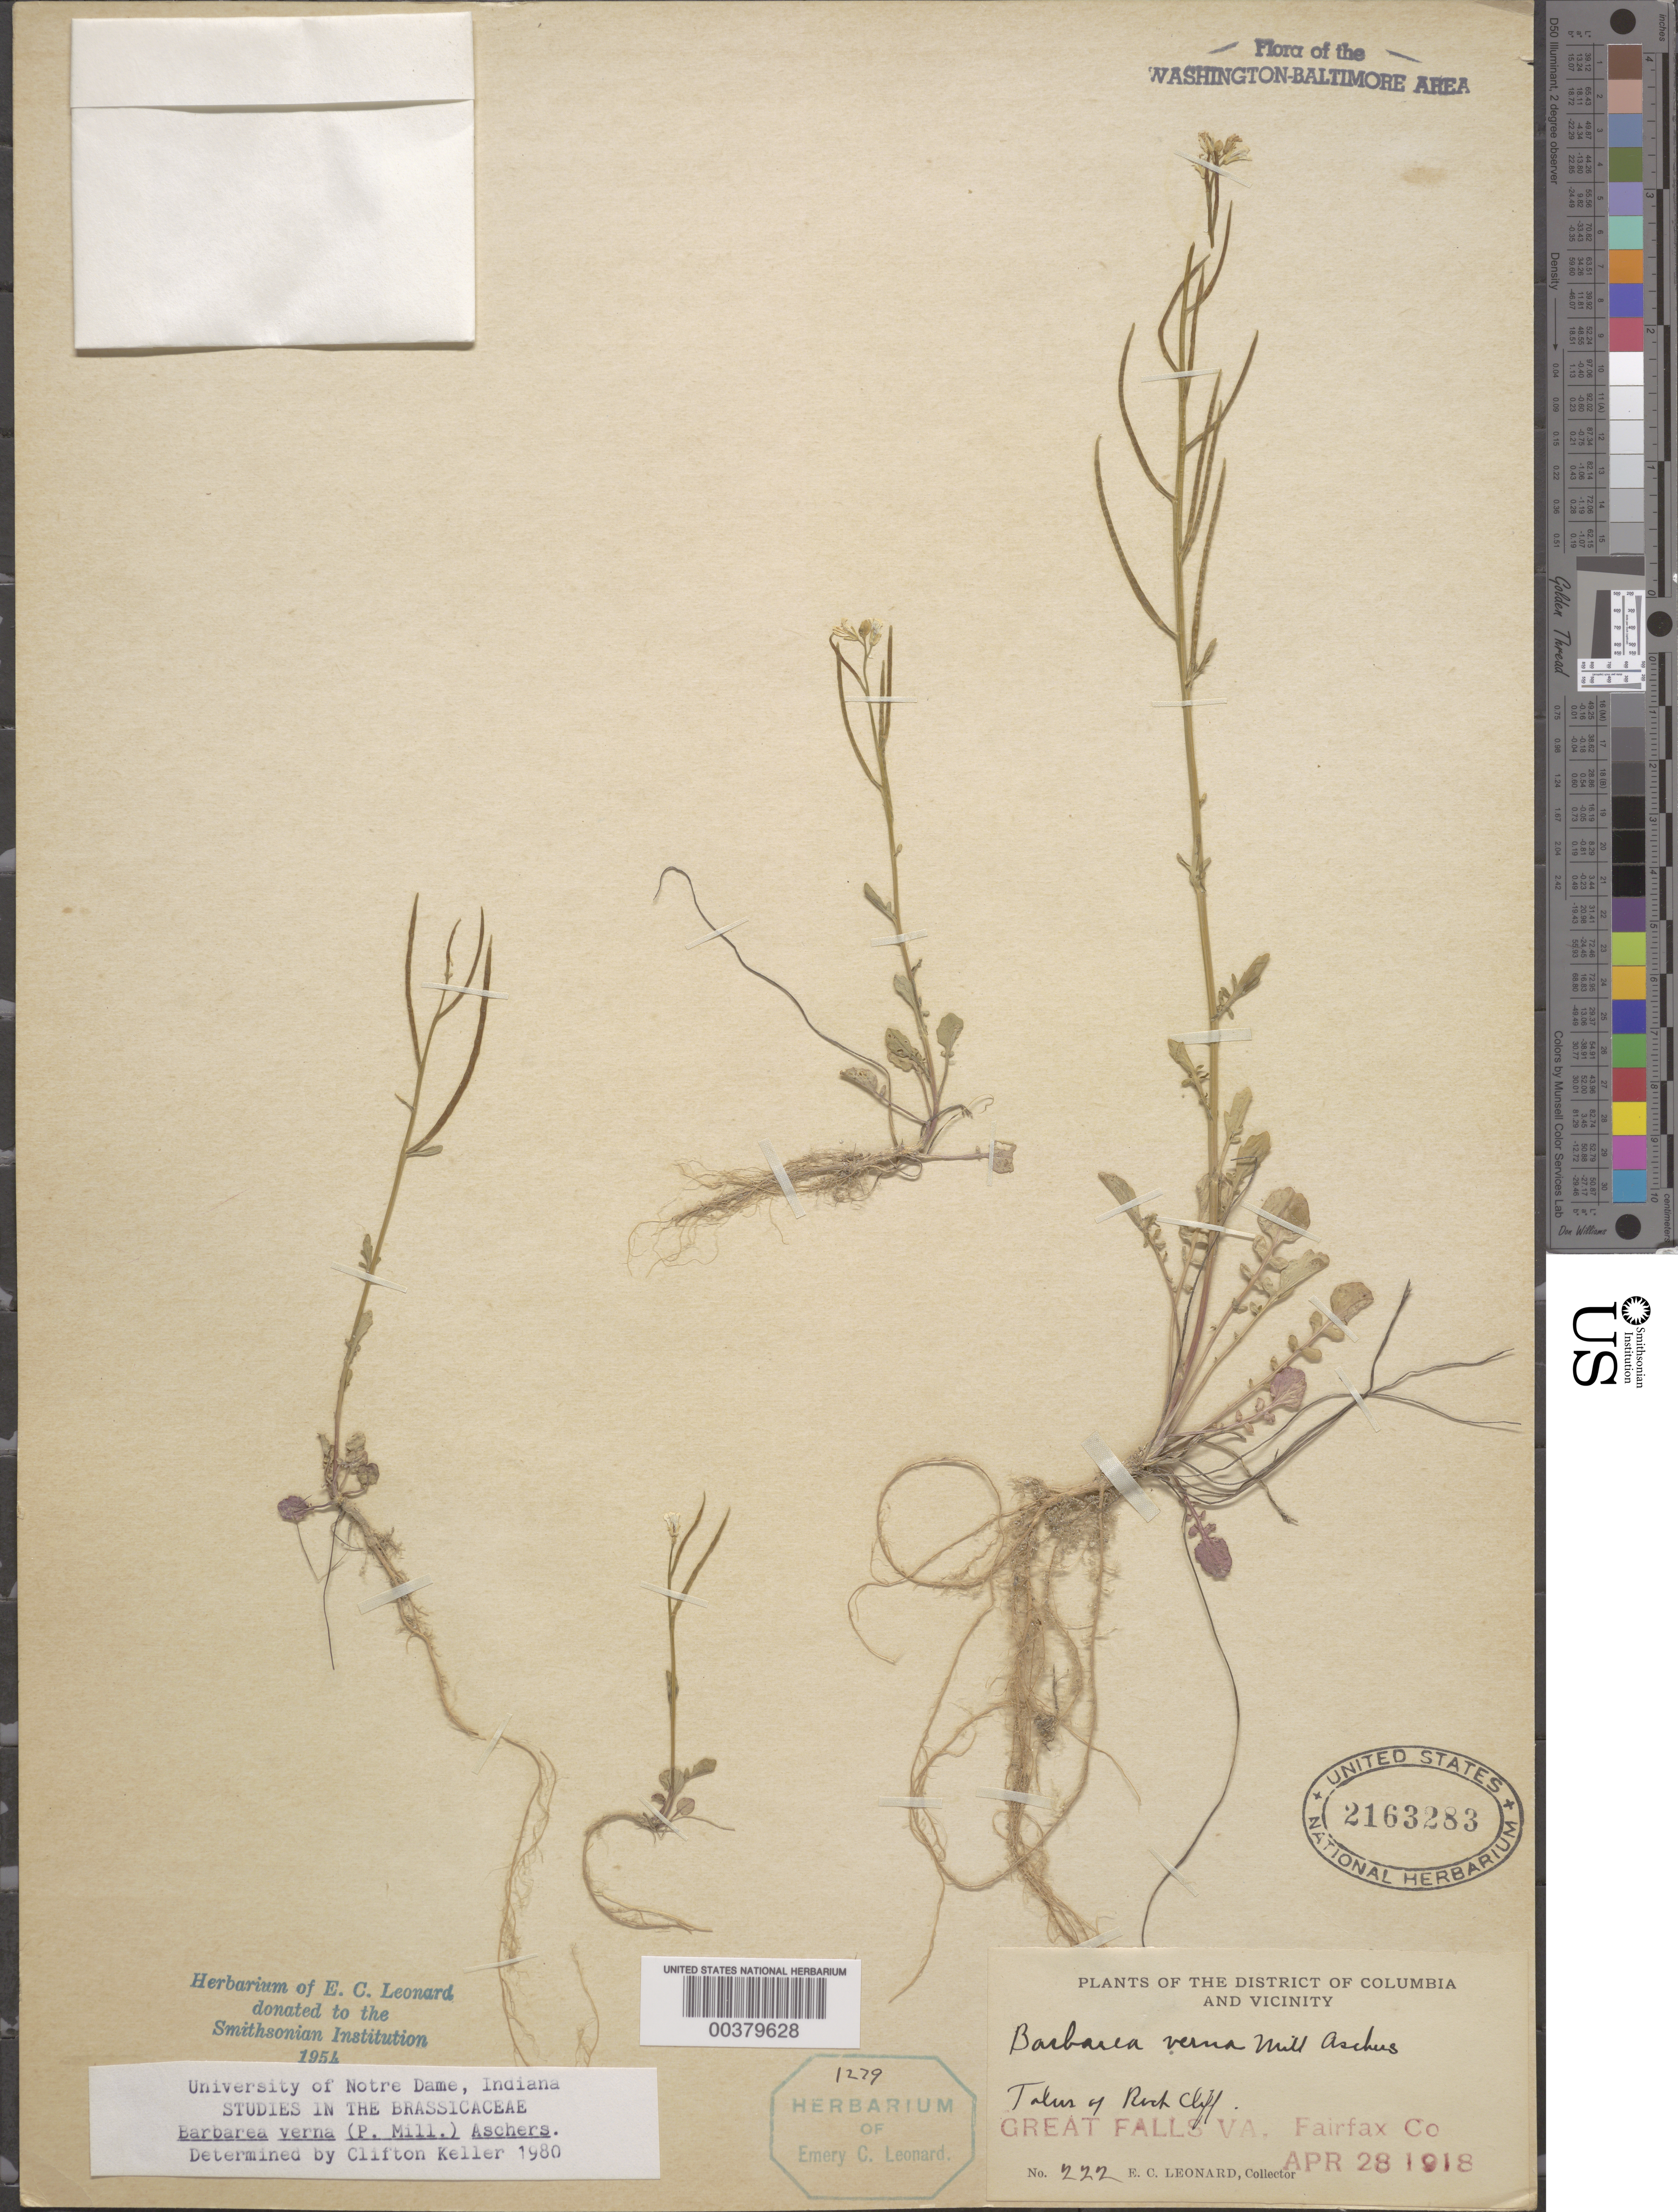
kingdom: Plantae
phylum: Tracheophyta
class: Magnoliopsida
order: Brassicales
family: Brassicaceae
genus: Barbarea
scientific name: Barbarea verna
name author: (Mill.) Asch.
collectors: E. C. Leonard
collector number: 222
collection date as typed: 28 Apr 1918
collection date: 1918-04-28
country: United States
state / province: Virginia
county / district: Fairfax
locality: Great Falls C. & O. Canal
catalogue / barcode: US 2163283